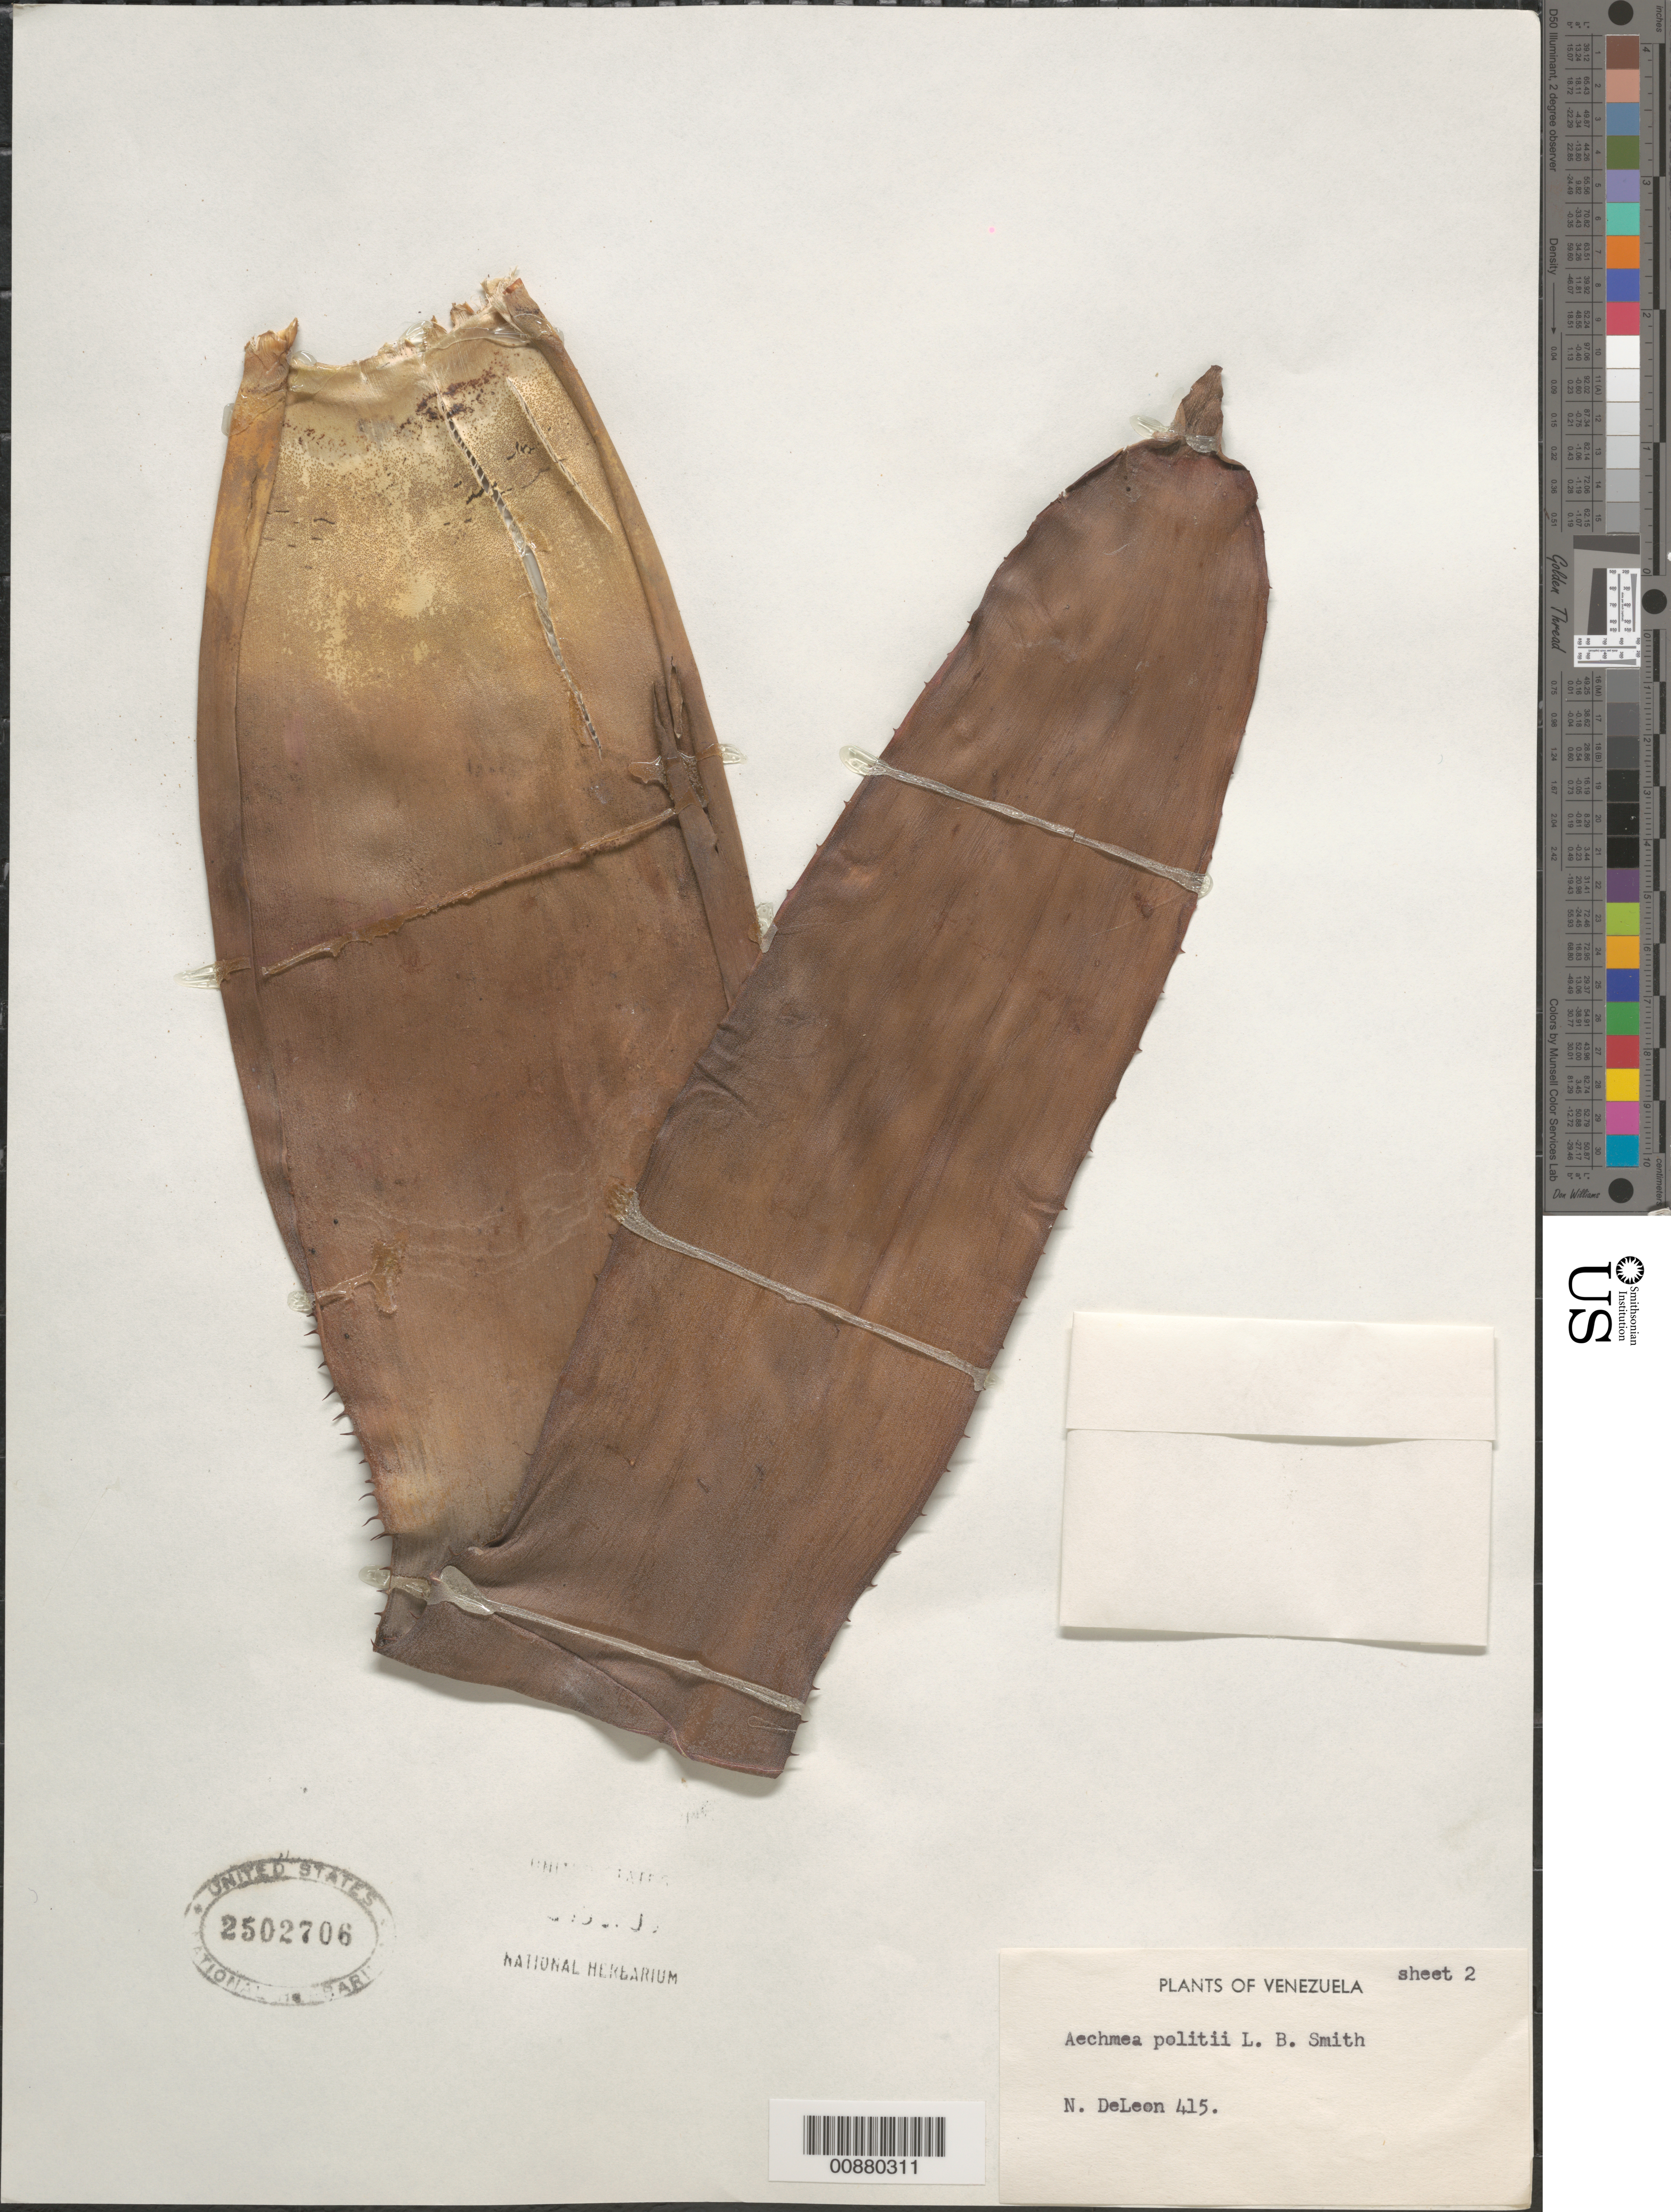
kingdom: Plantae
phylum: Tracheophyta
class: Liliopsida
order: Poales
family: Bromeliaceae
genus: Aechmea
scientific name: Aechmea politii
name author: L.B. Sm.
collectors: N. J. DeLeon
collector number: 415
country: Venezuela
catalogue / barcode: US 2502706